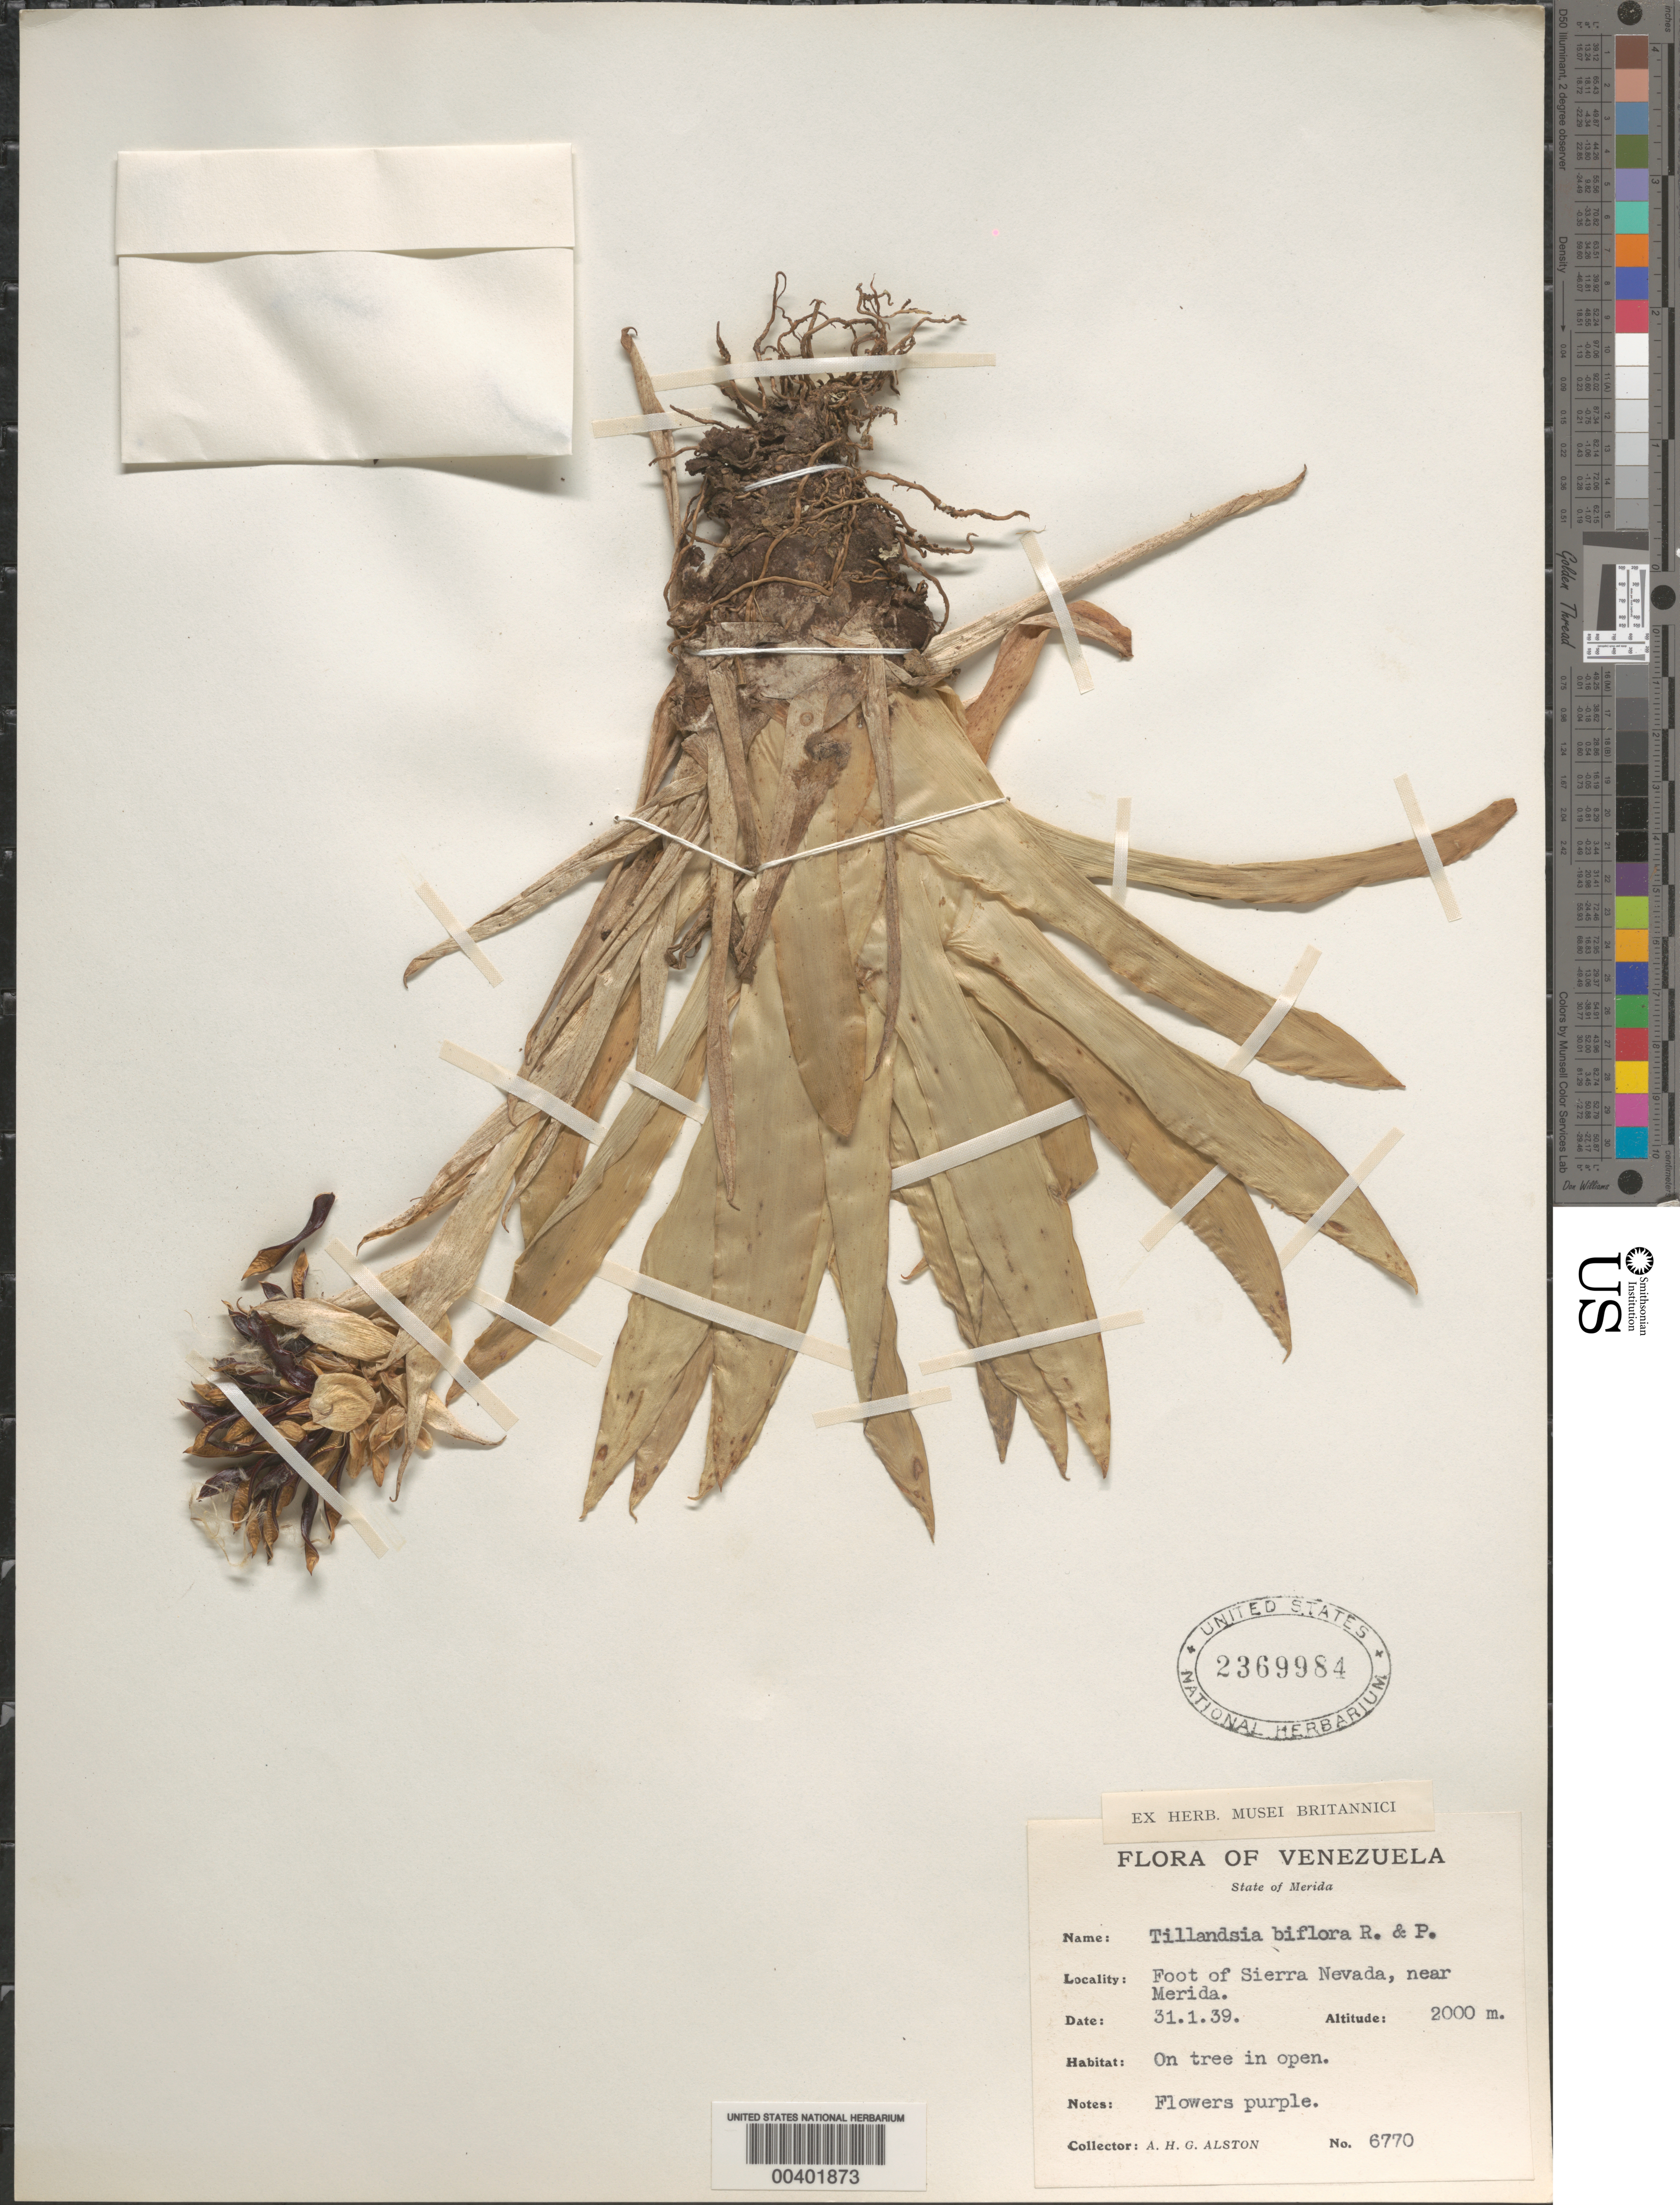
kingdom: Plantae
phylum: Tracheophyta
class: Liliopsida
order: Poales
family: Bromeliaceae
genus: Tillandsia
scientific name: Tillandsia biflora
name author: Ruiz & Pav.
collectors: A. H. Alston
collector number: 6770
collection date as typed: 31 Jan 1939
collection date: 1939-01-31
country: Venezuela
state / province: Mérida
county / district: Libertador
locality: Foot of Sierra Nevada, near Mérida. Merida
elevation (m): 2000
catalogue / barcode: US 2369984